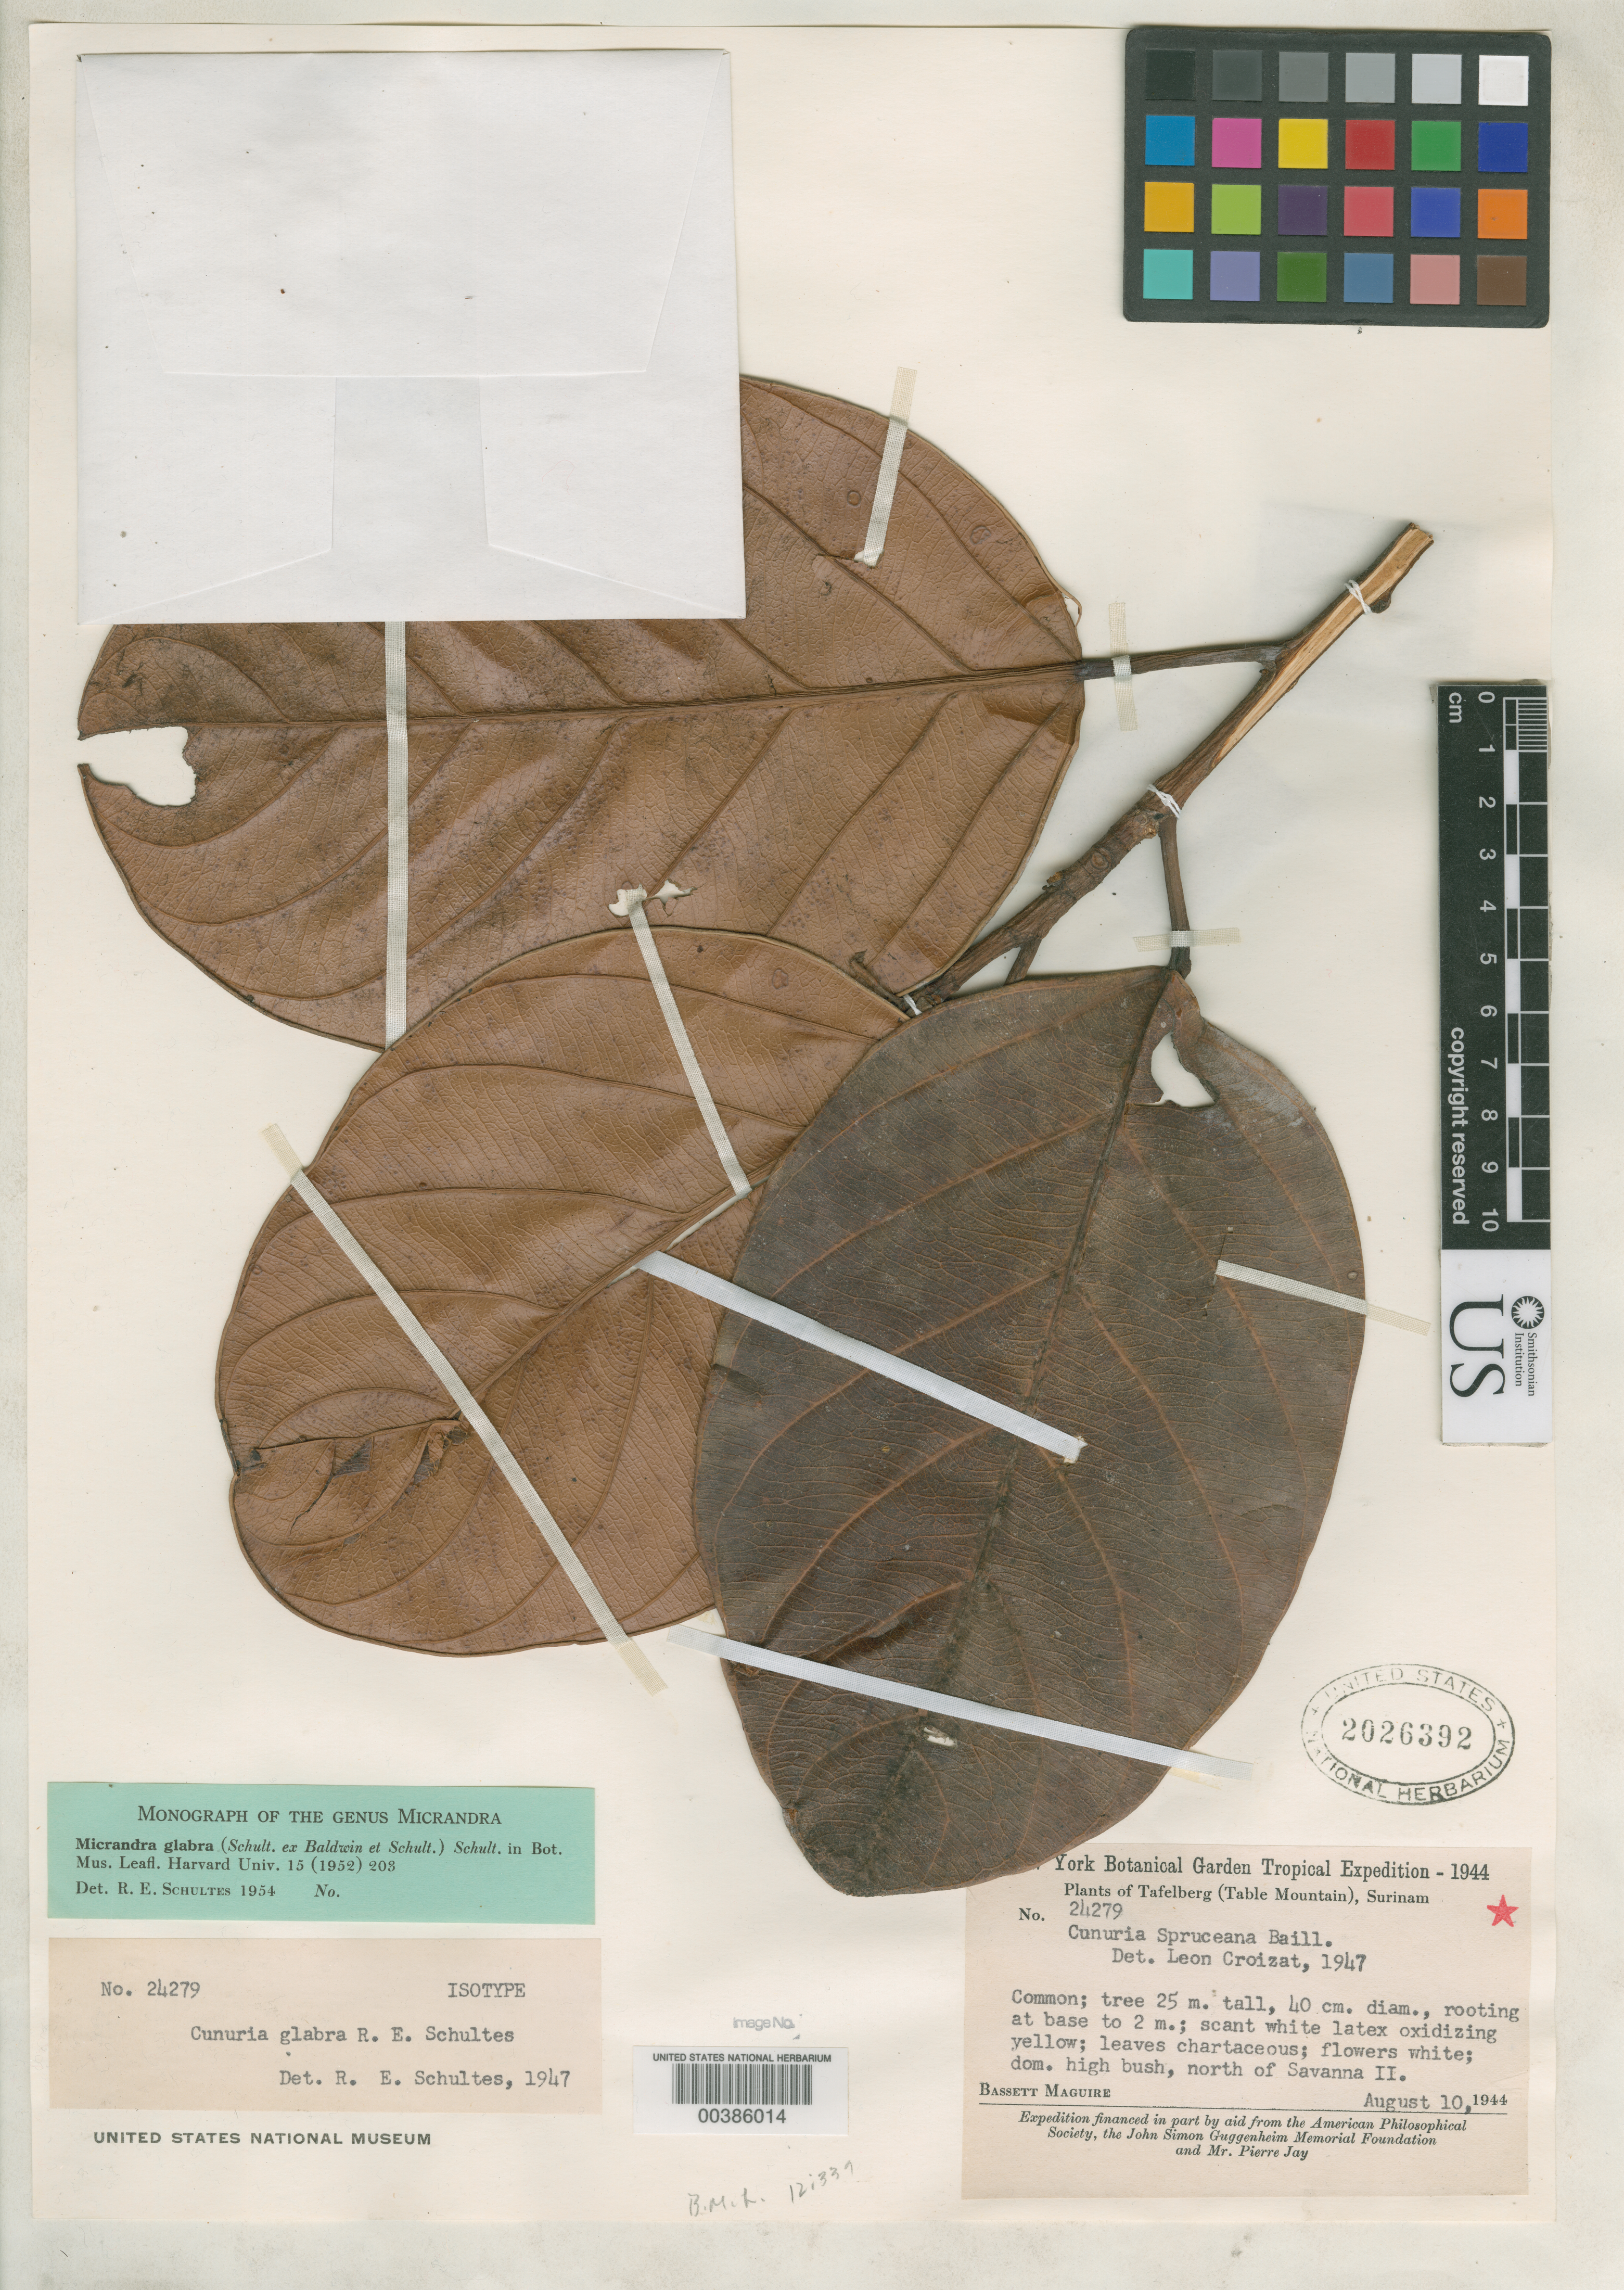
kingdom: Plantae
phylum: Tracheophyta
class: Magnoliopsida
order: Malpighiales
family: Euphorbiaceae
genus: Cunuria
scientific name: Cunuria glabra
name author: R.E. Schult. in J.T. Baldwin & R.E. Schult.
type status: Isotype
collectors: B. Maguire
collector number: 24279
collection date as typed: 10 Aug 1944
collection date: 1944-08-10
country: Suriname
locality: Tafelberg, Table Mountain, N of savanna II.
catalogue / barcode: US 2026392